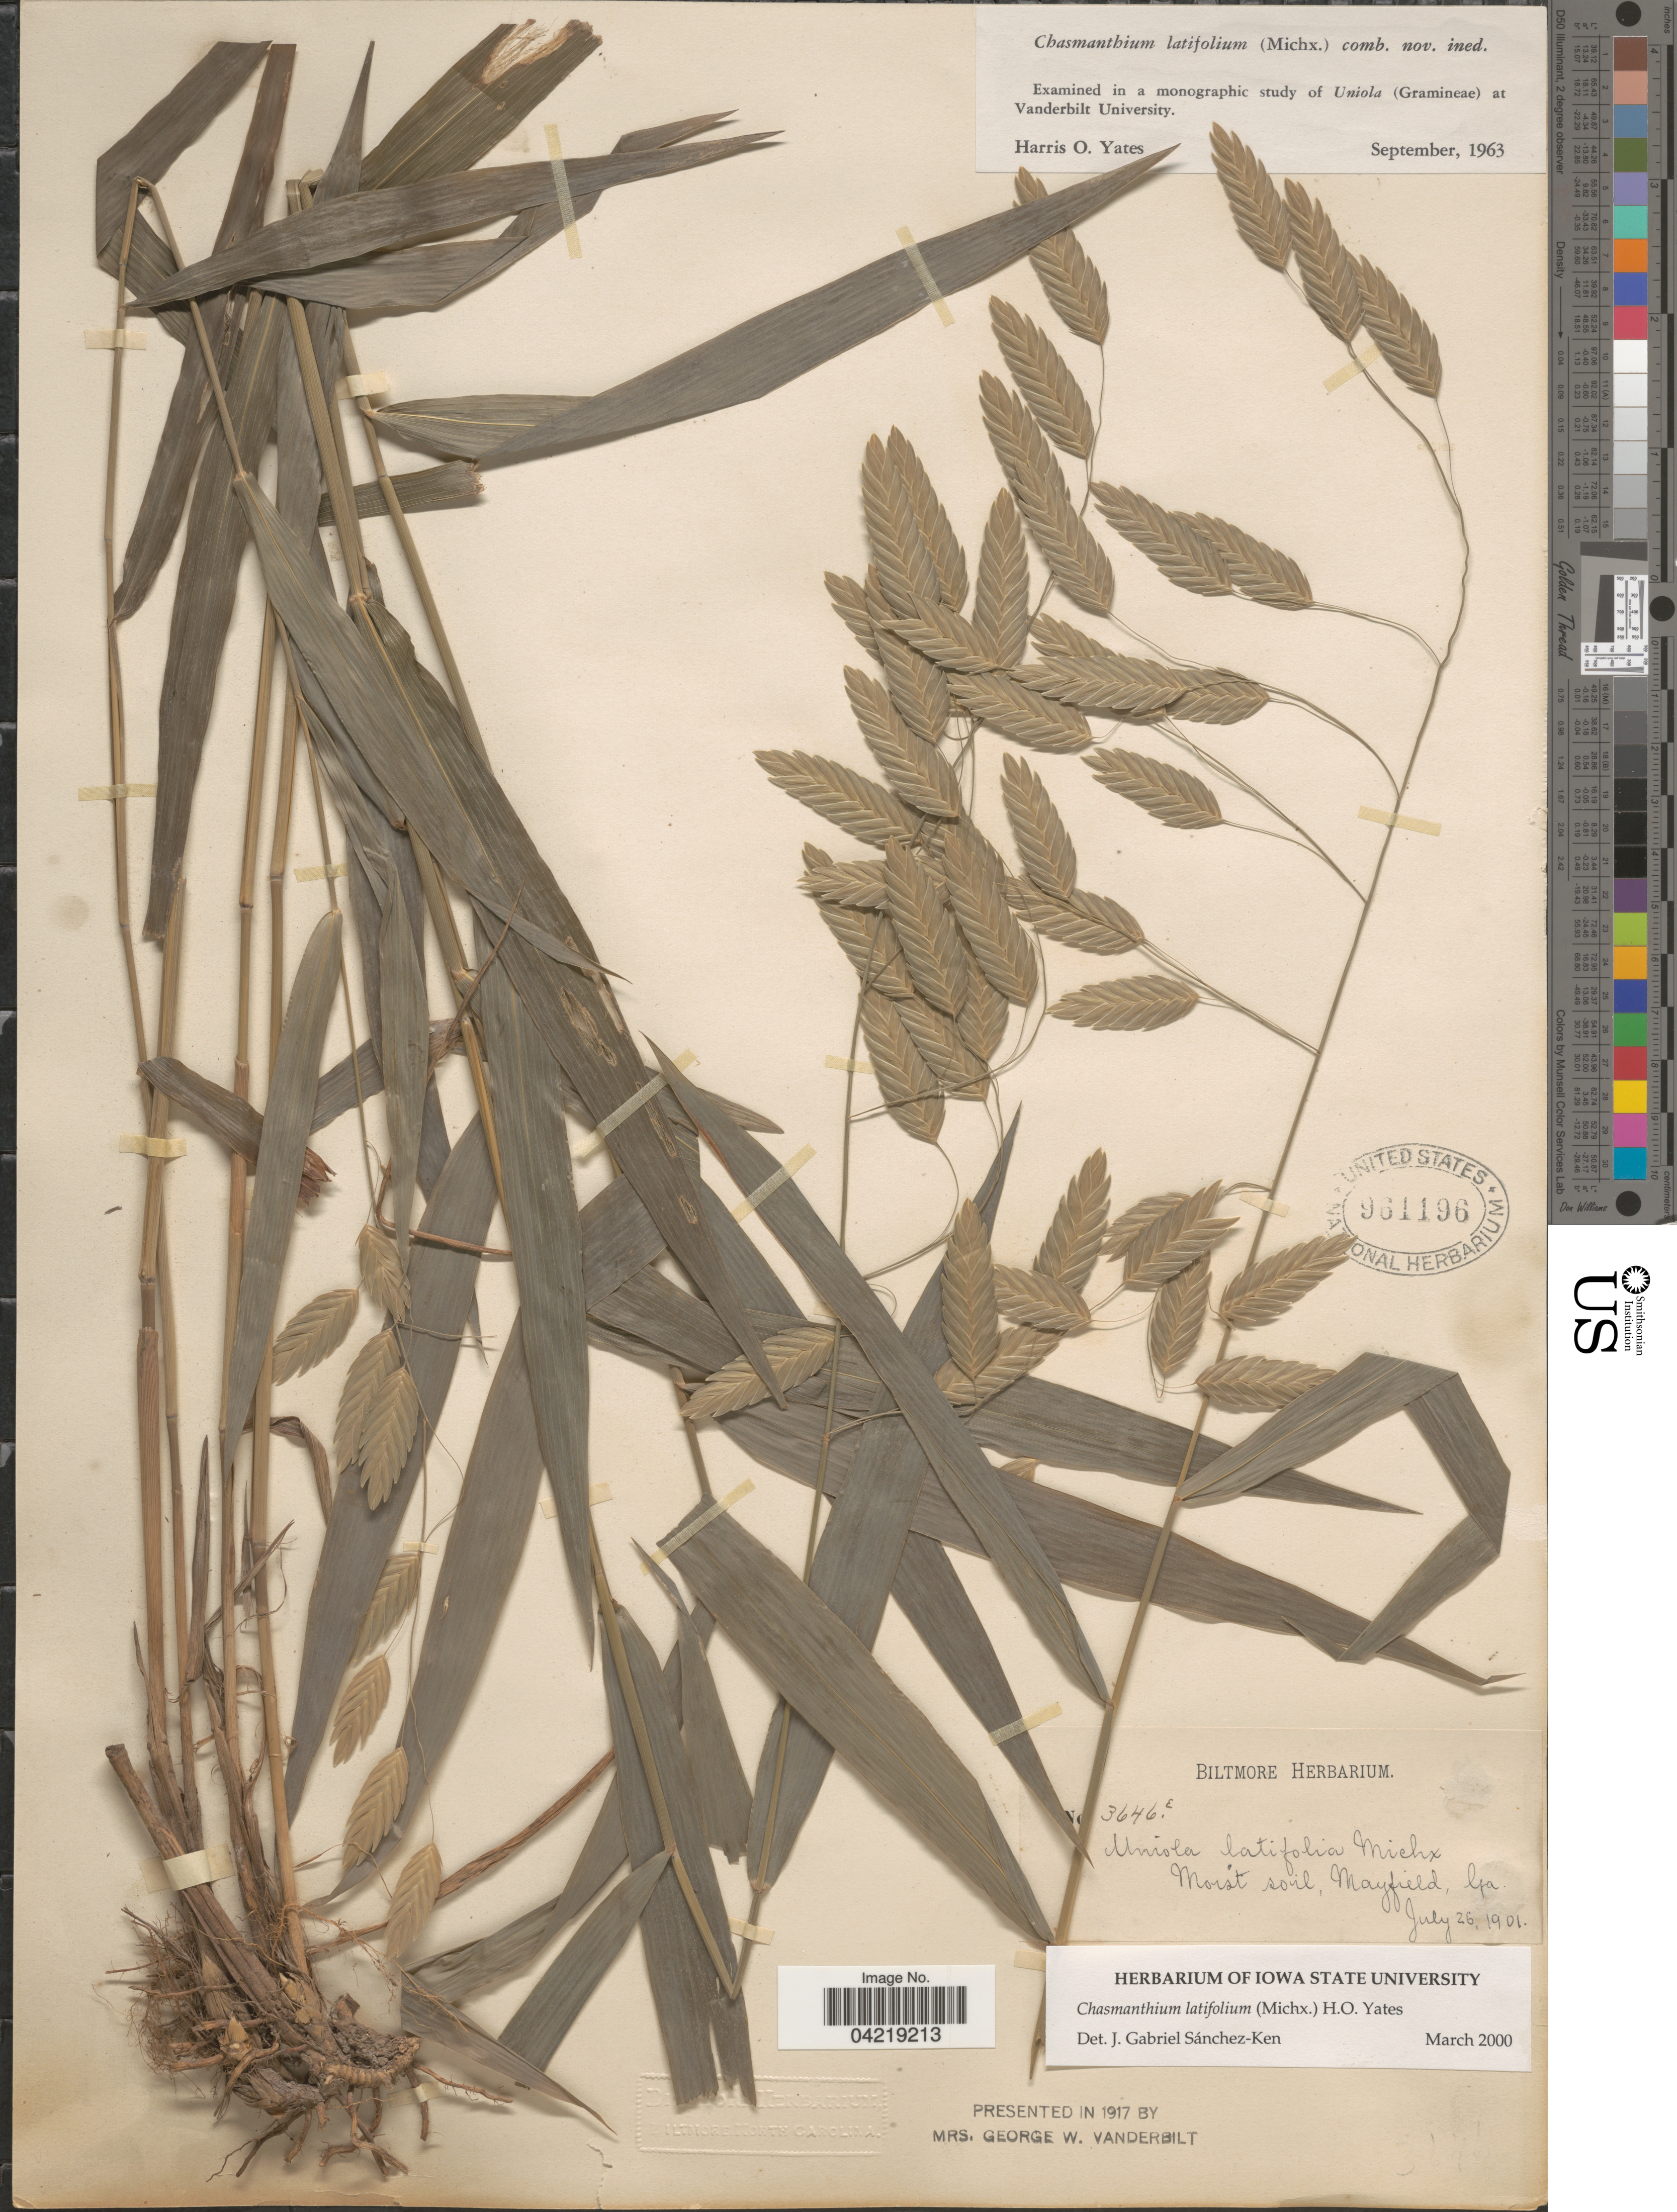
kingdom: Plantae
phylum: Tracheophyta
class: Liliopsida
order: Poales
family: Poaceae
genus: Chasmanthium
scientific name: Chasmanthium latifolium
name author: (Michx.) H.O. Yates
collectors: ex herb. Biltmore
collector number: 3646e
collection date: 1901-07-26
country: United States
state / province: Georgia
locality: Moist soil, Mayfield.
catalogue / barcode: US 961196